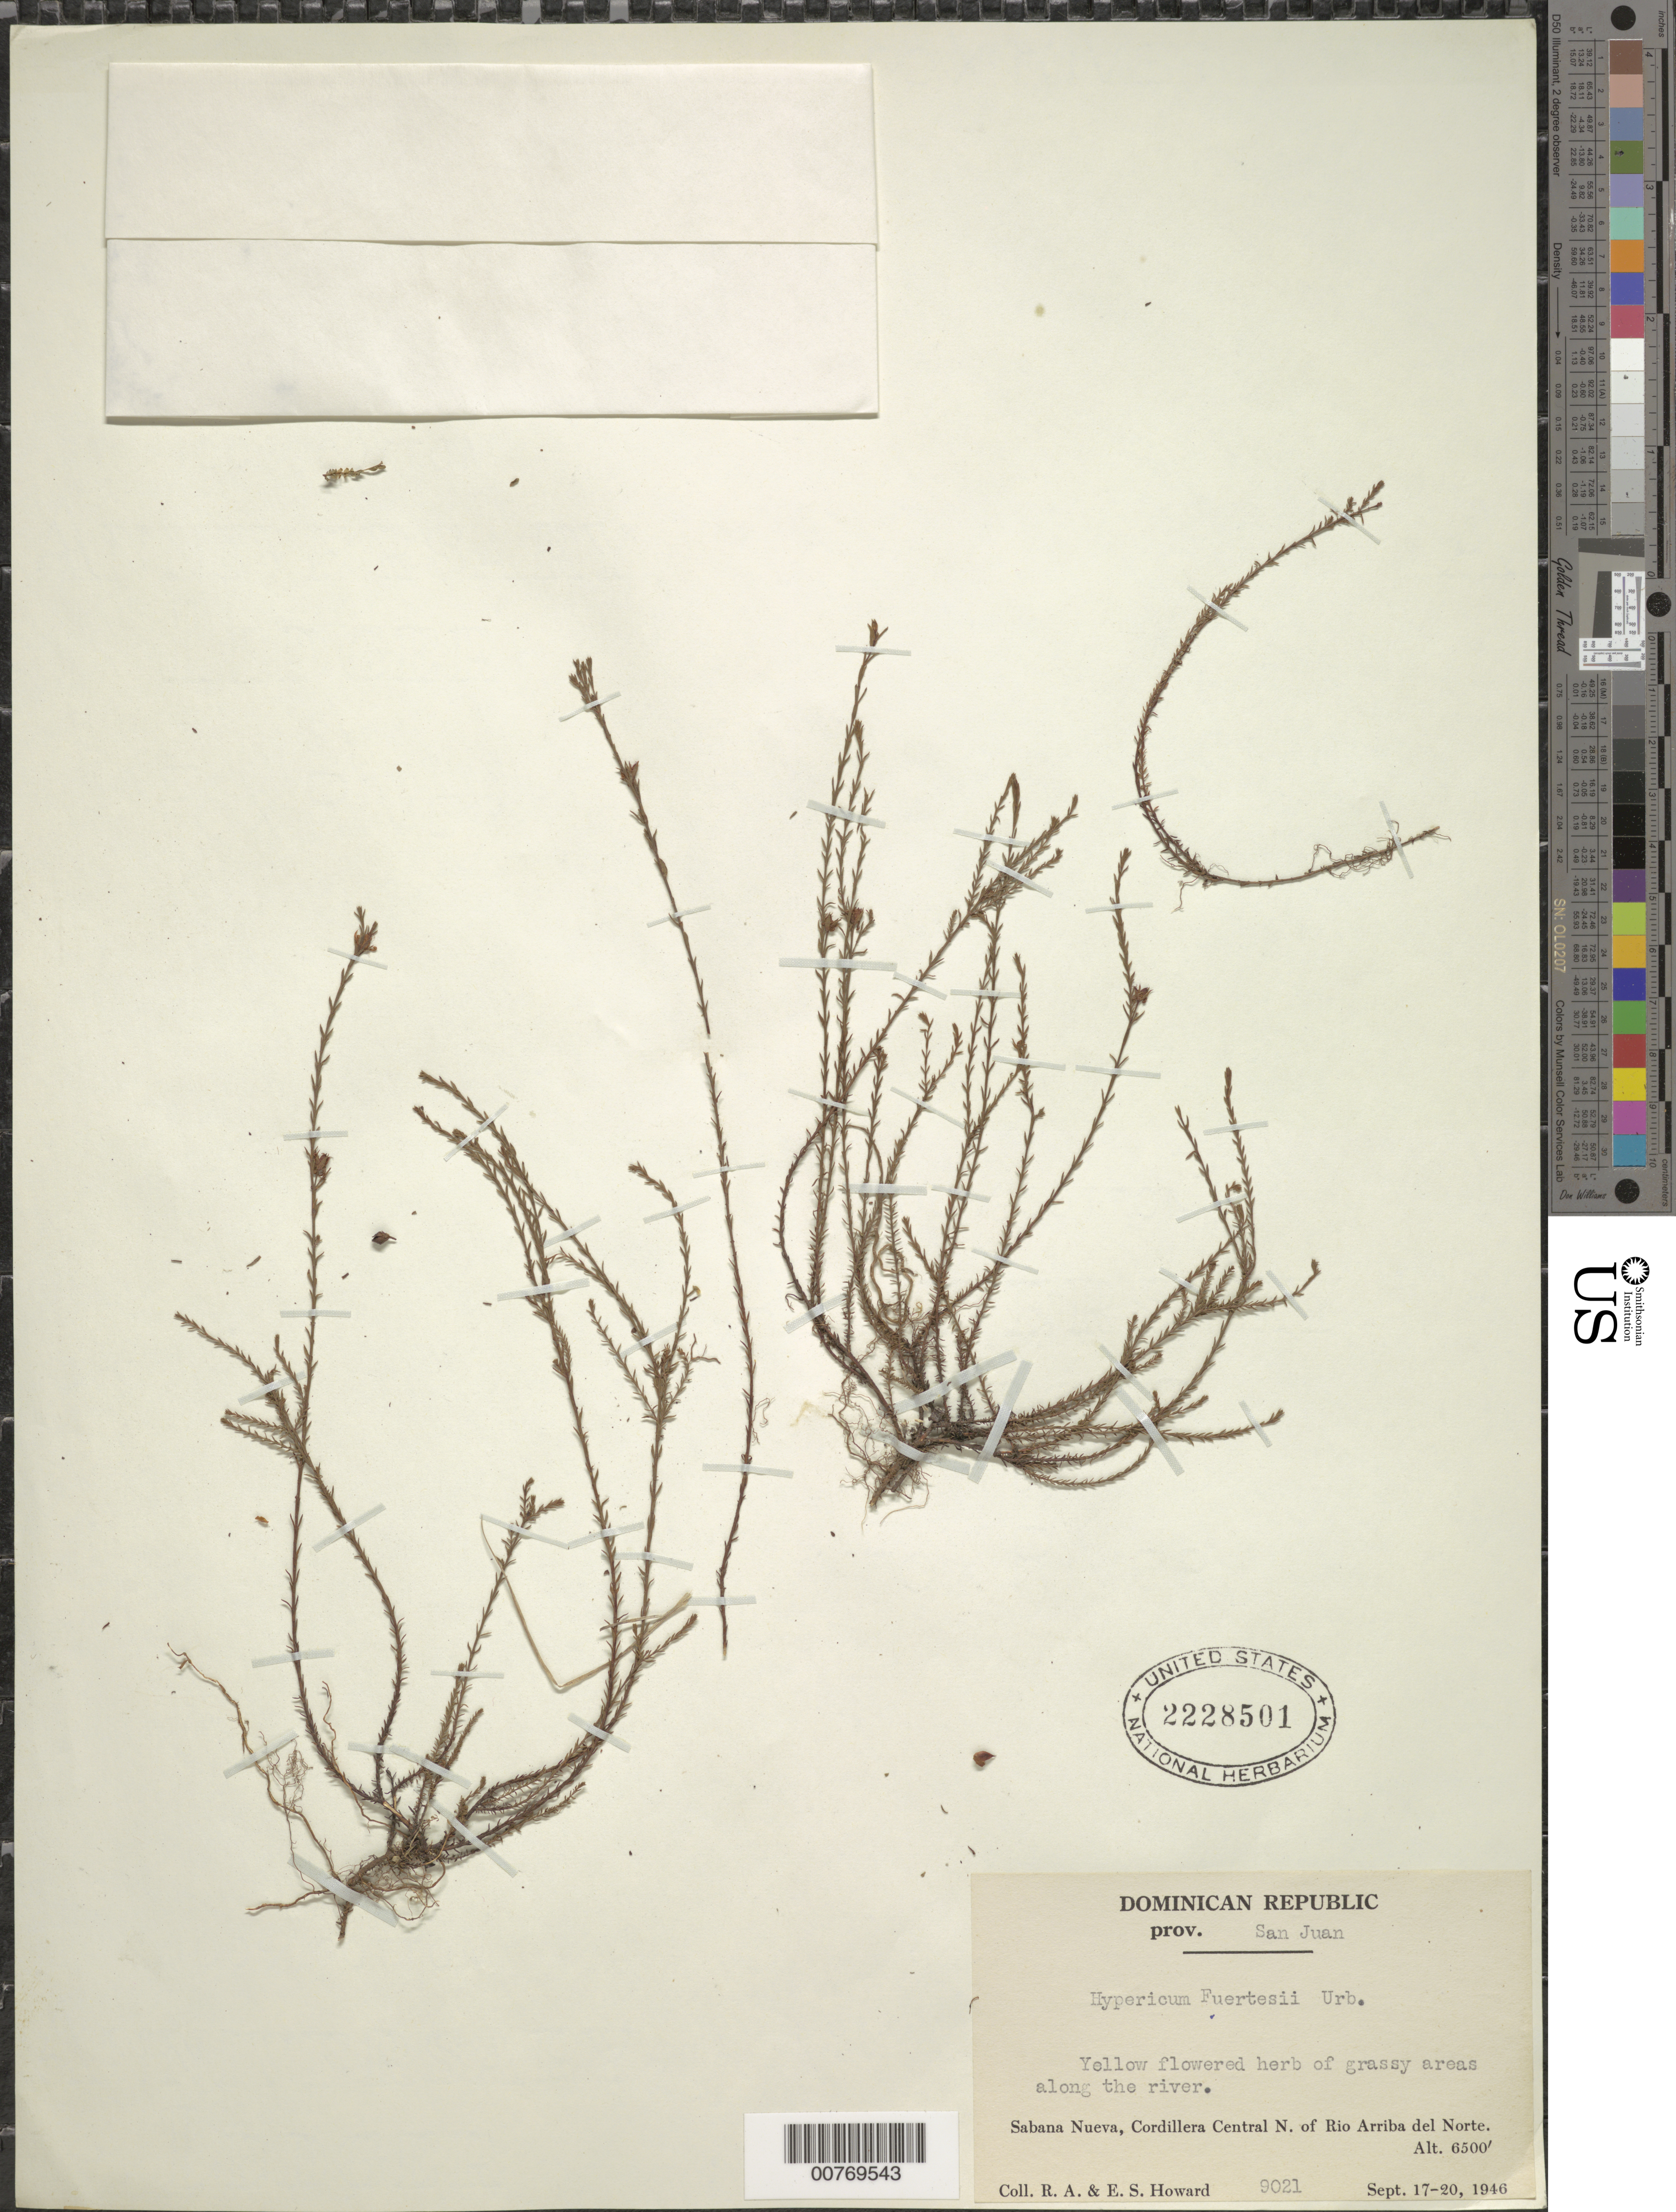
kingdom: Plantae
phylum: Tracheophyta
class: Magnoliopsida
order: Malpighiales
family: Hypericaceae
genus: Hypericum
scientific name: Hypericum fuertesii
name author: Urb.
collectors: R. A. Howard & E. S. Howard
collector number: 9021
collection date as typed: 17 Sep 1946 20 Sep 1946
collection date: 1946-09-17/1946-09-20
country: Dominican Republic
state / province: San Juan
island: Hispaniola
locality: Sabana Nueva, Cordillera Central N. of Río Arriba del Norte.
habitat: Grassy areas.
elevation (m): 1981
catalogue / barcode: US 2228501